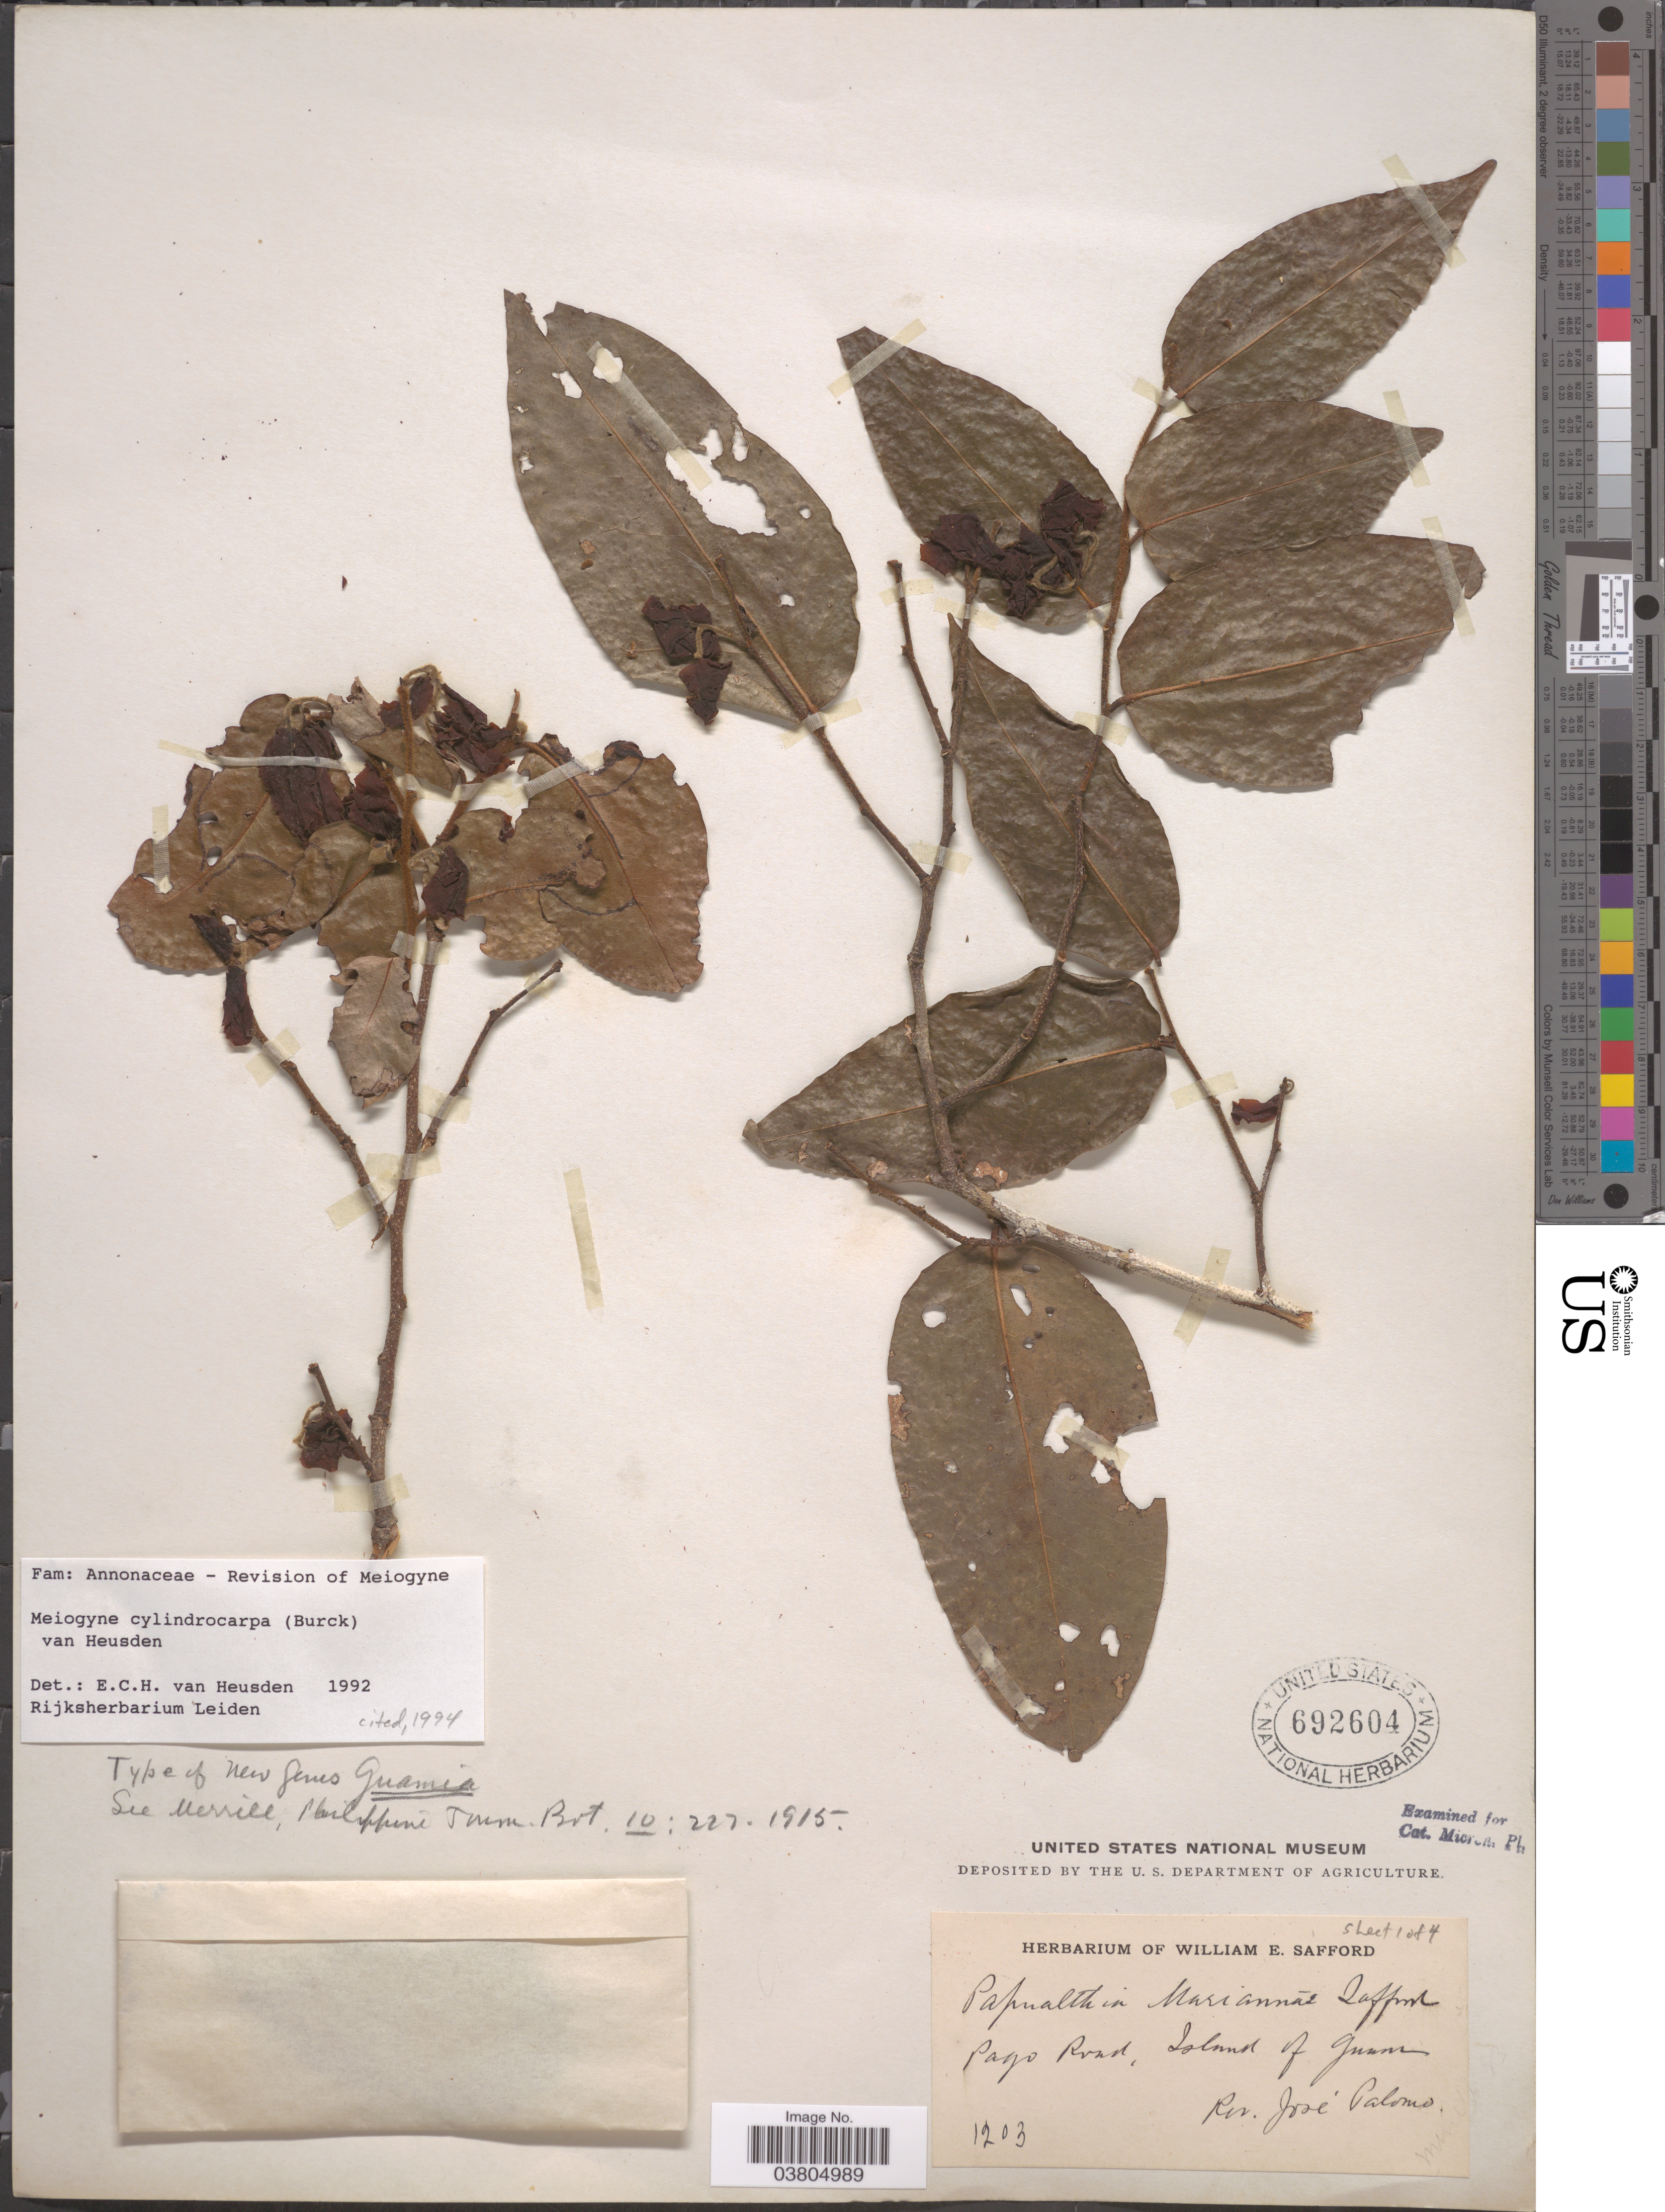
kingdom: Plantae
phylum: Tracheophyta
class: Magnoliopsida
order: Magnoliales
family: Annonaceae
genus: Meiogyne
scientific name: Meiogyne cylindrocarpa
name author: (Burck) Van Huesden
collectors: J. Palomo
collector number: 1203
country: Guam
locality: Pago Road, Island of Guam.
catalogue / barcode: US 692604